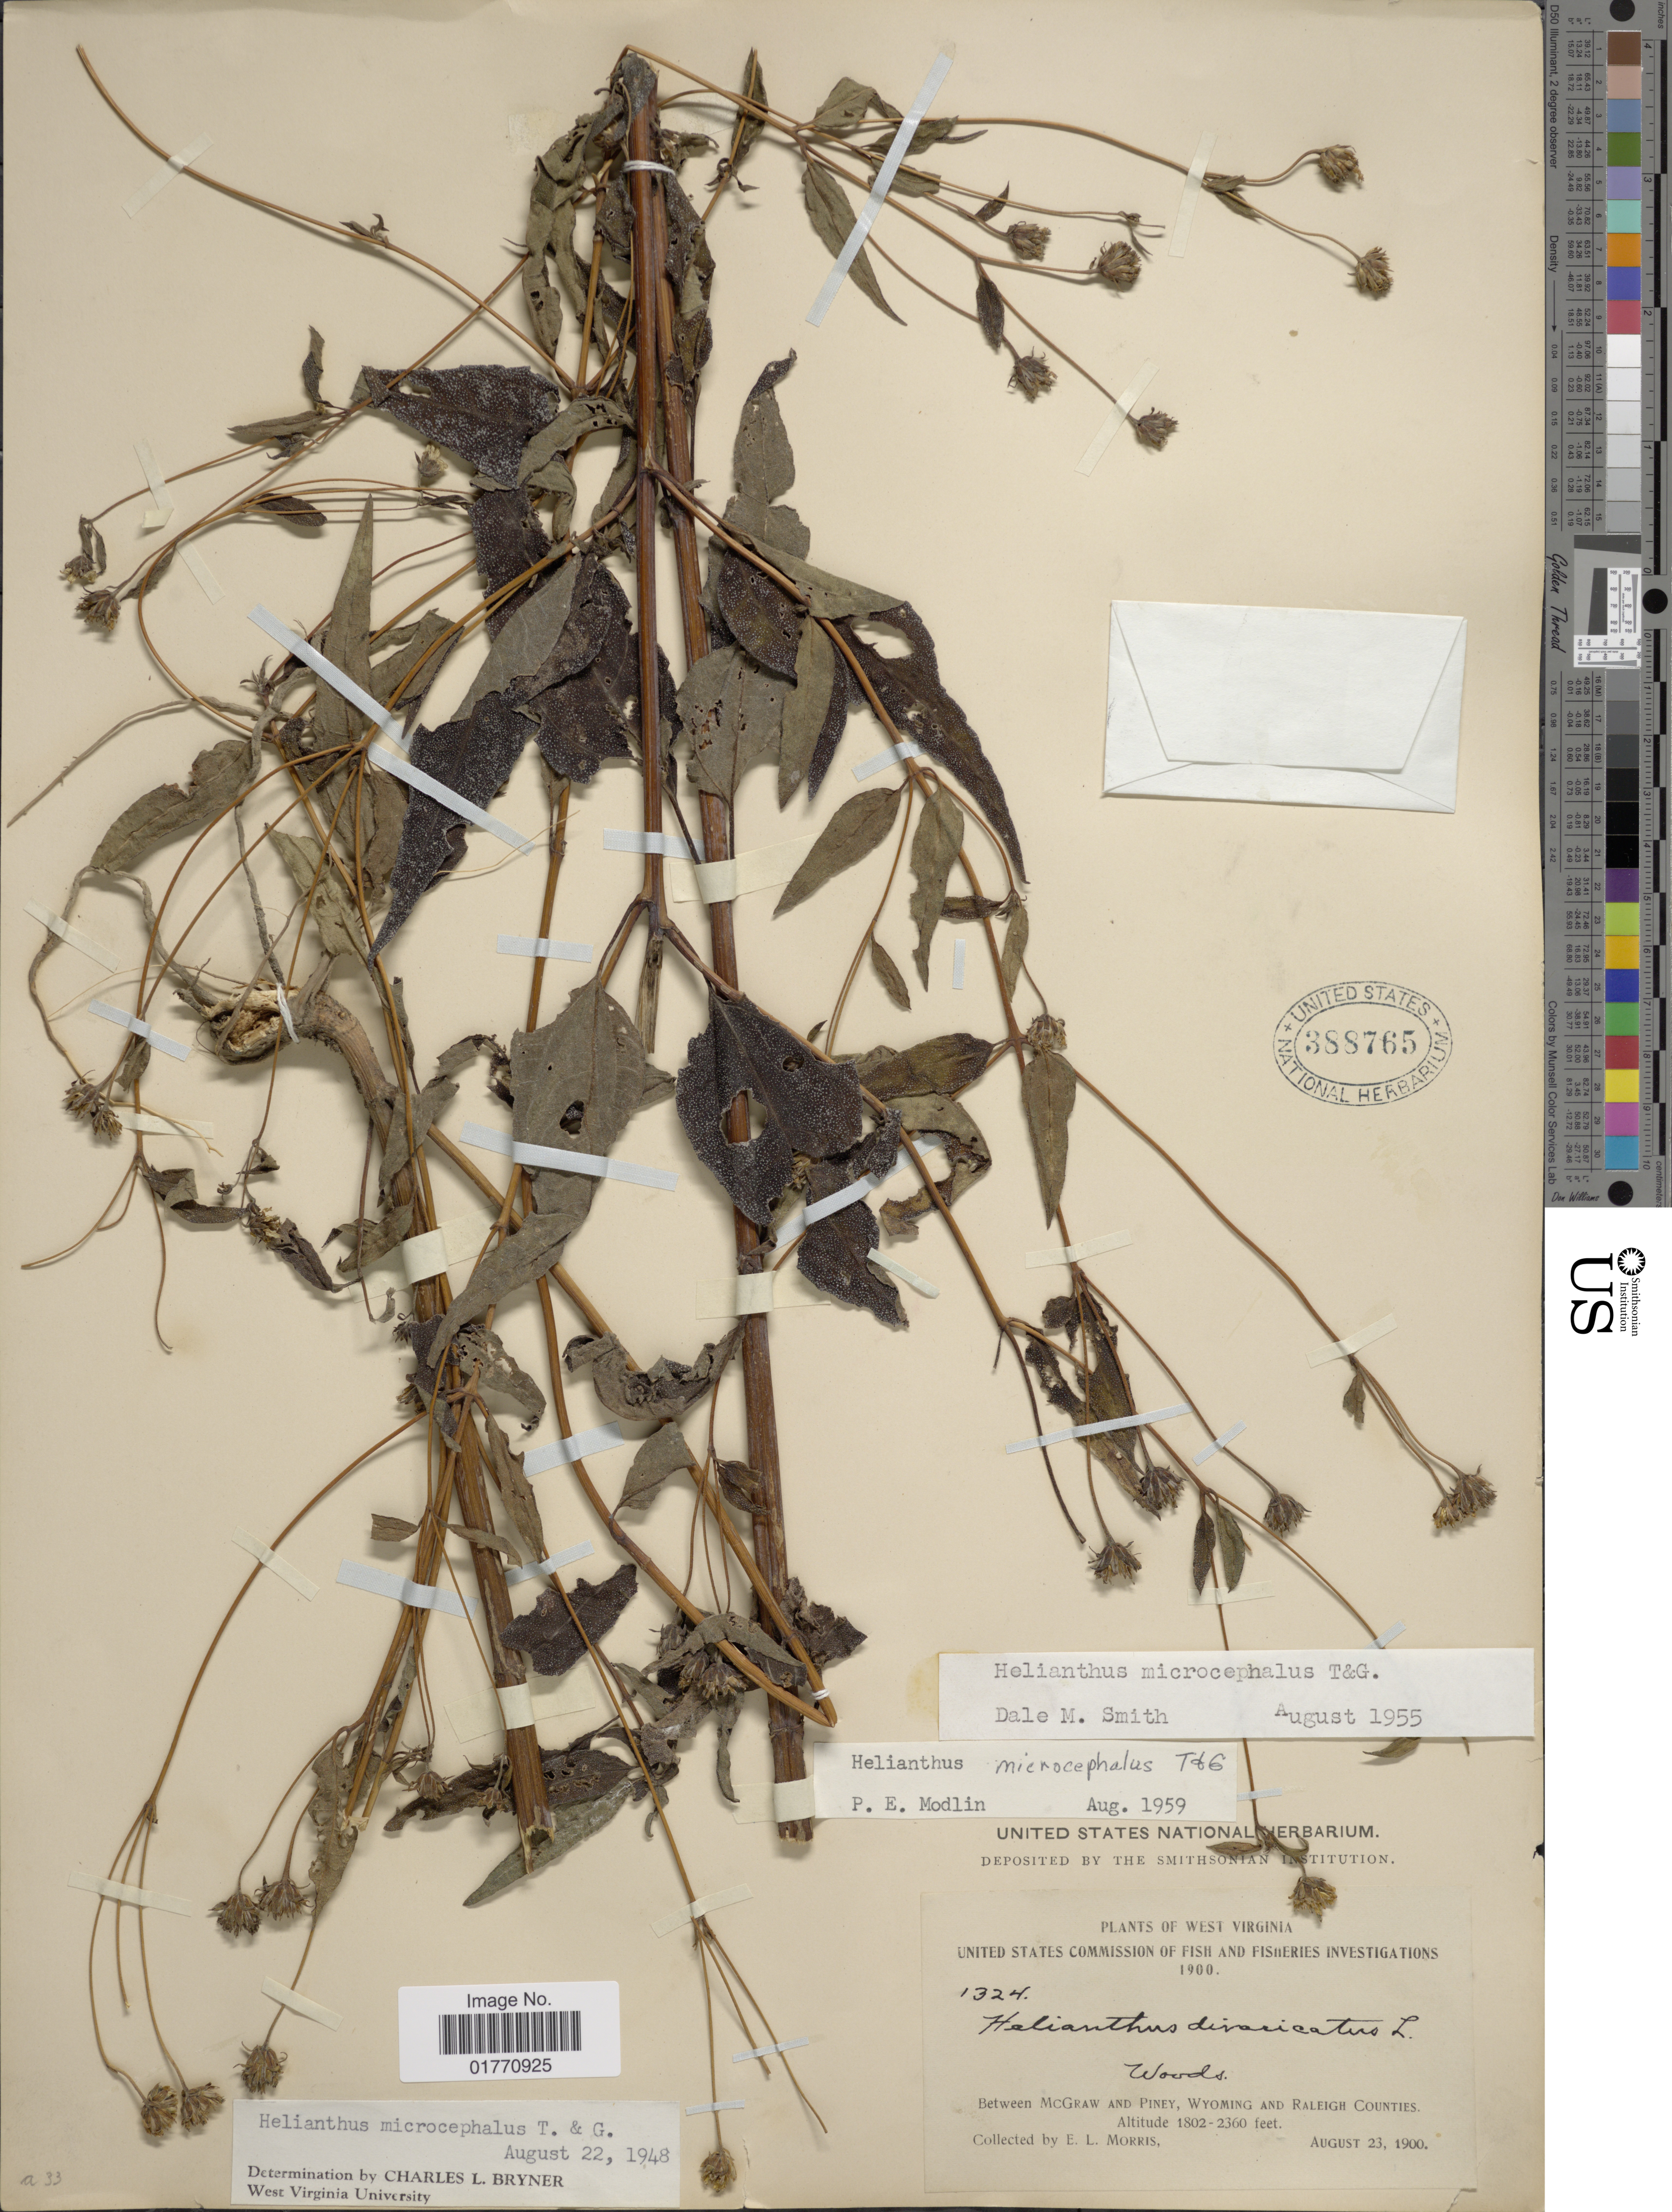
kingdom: Plantae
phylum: Tracheophyta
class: Magnoliopsida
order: Asterales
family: Asteraceae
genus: Helianthus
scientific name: Helianthus microcephalus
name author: Torr. & A. Gray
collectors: E. Morris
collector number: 1324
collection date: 1900-08-23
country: United States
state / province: West Virginia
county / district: Raleigh / Wyoming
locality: Between Piney and McGraws.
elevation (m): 549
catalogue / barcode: US 388765